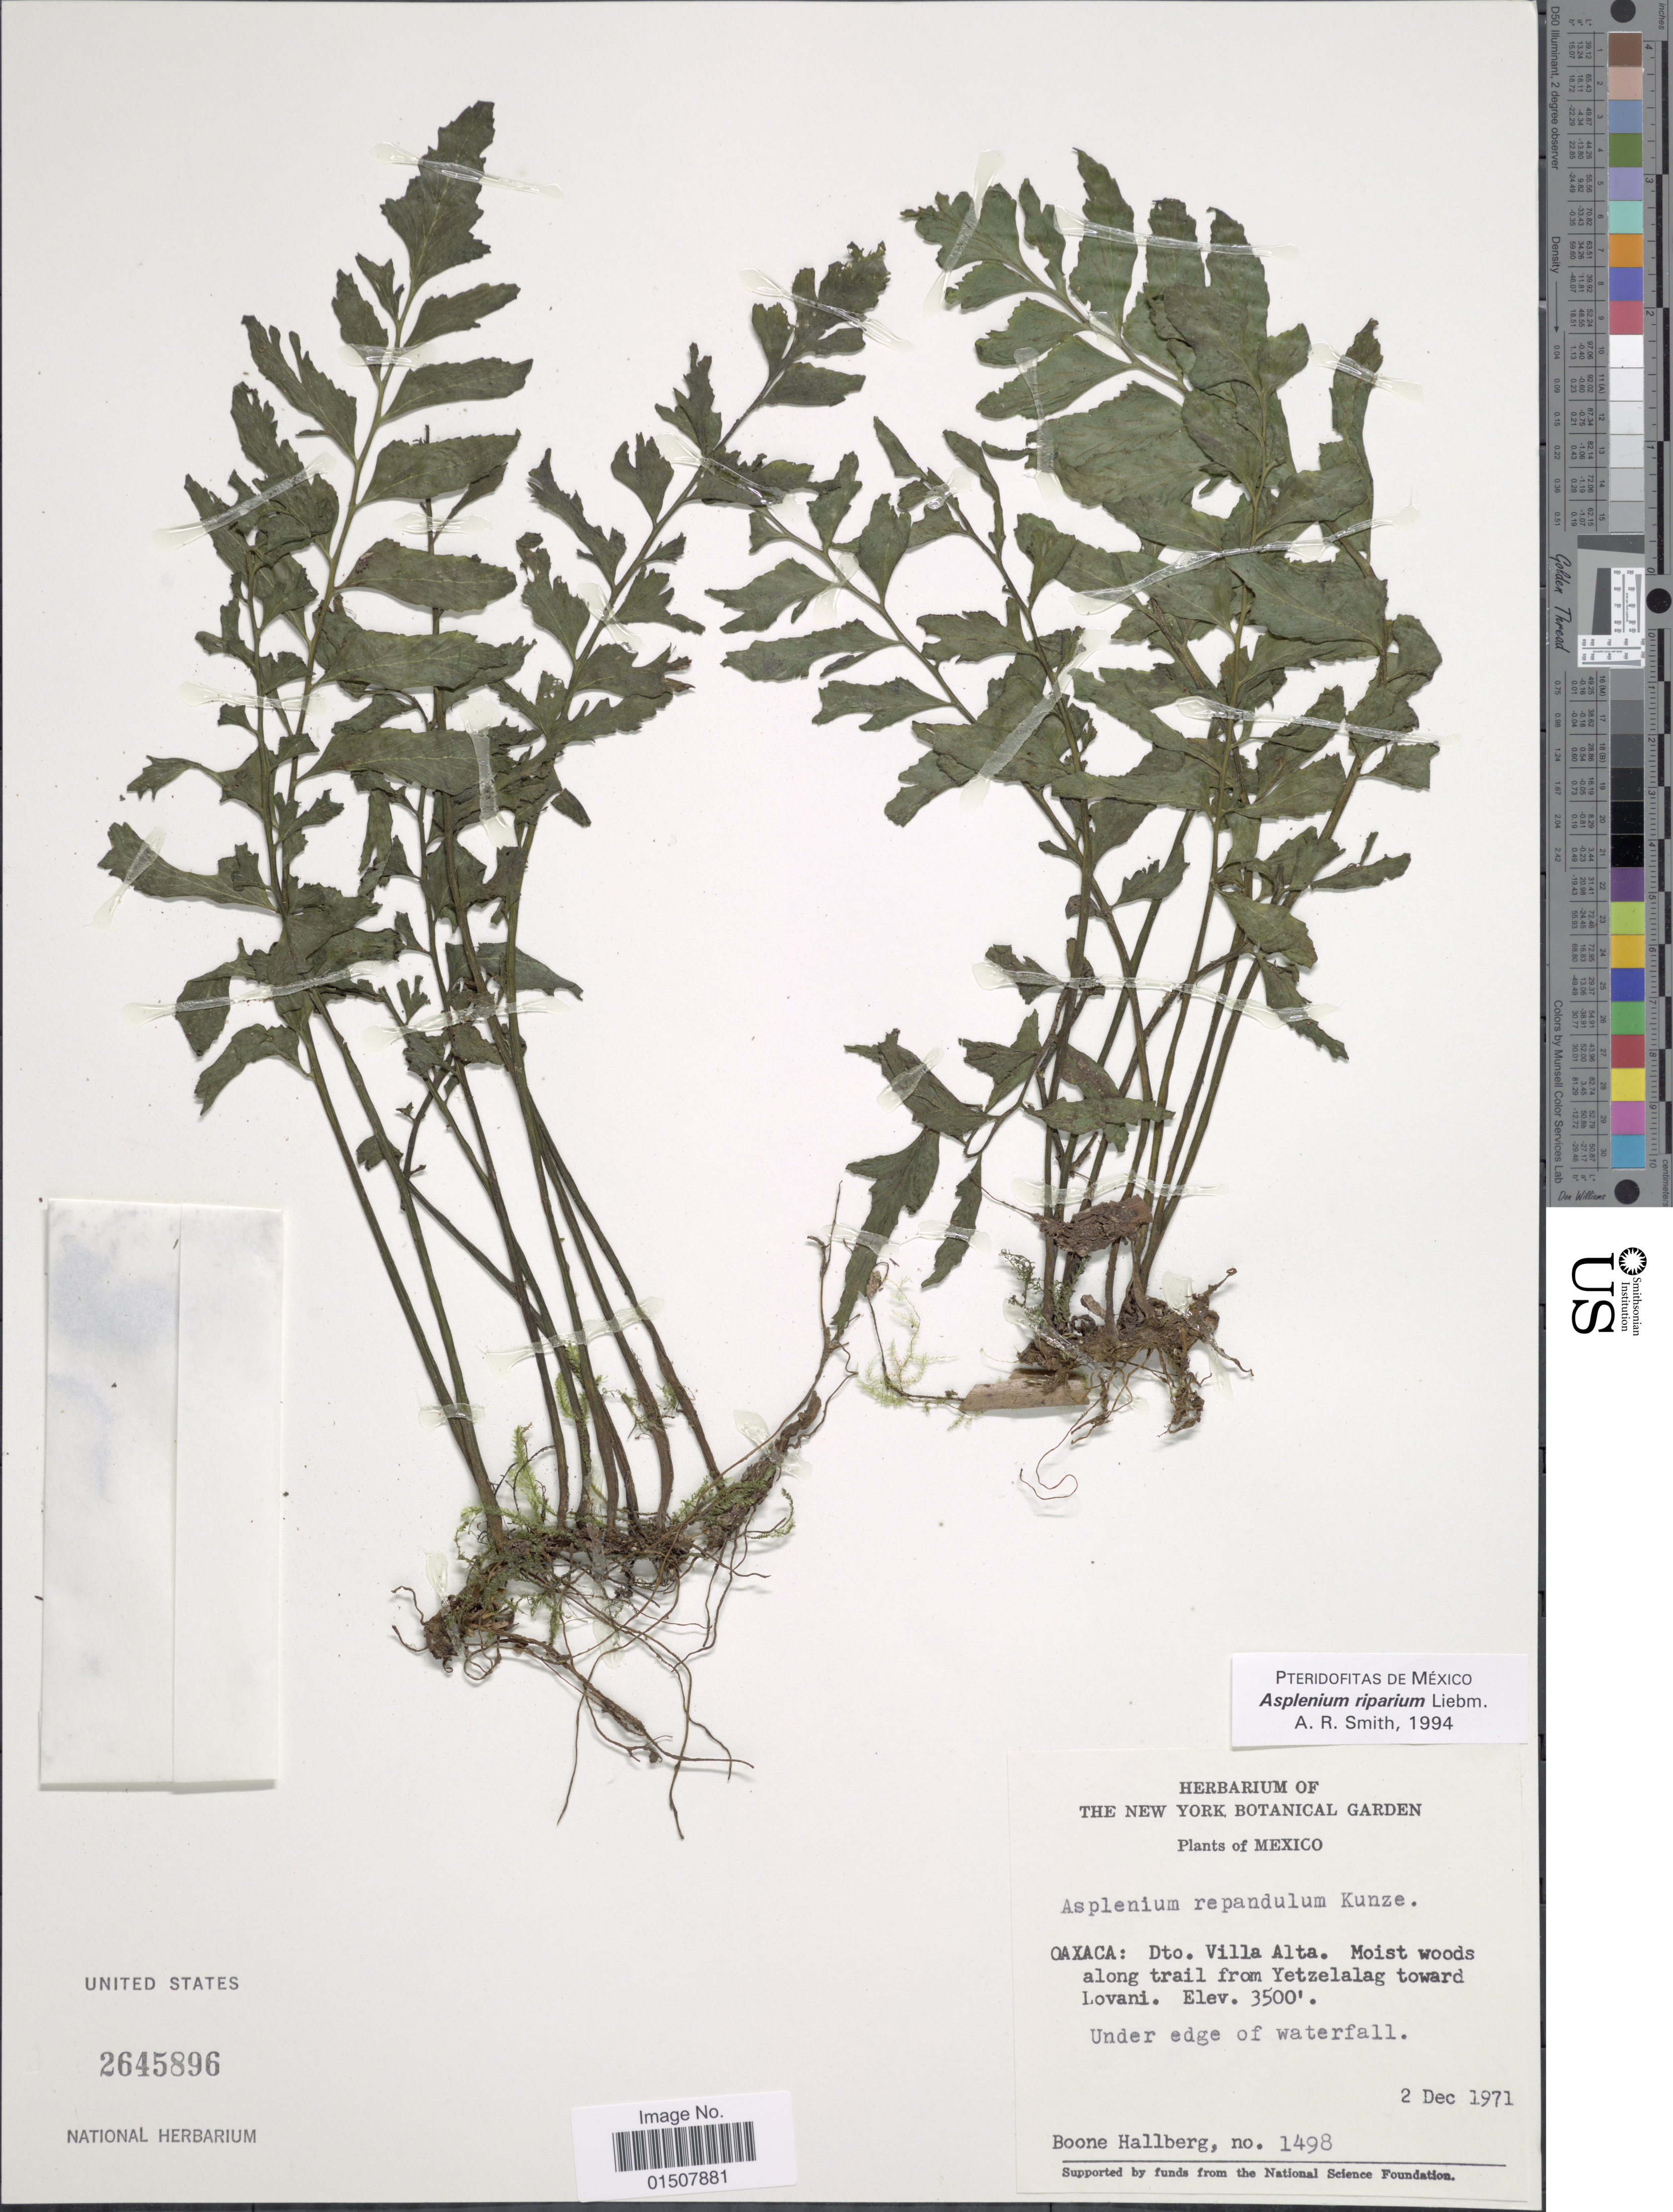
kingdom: Plantae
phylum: Tracheophyta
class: Polypodiopsida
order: Polypodiales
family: Aspleniaceae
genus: Asplenium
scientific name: Asplenium riparium Brack., nom. illeg.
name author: Brack. in Wilkes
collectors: B. Hallberg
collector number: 1498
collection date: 1971-12-02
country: Mexico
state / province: Oaxaca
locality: Dto. Villa Alta, Moist woods along trail from Yetzelalag towards Lovani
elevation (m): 1067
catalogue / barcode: US 2645896